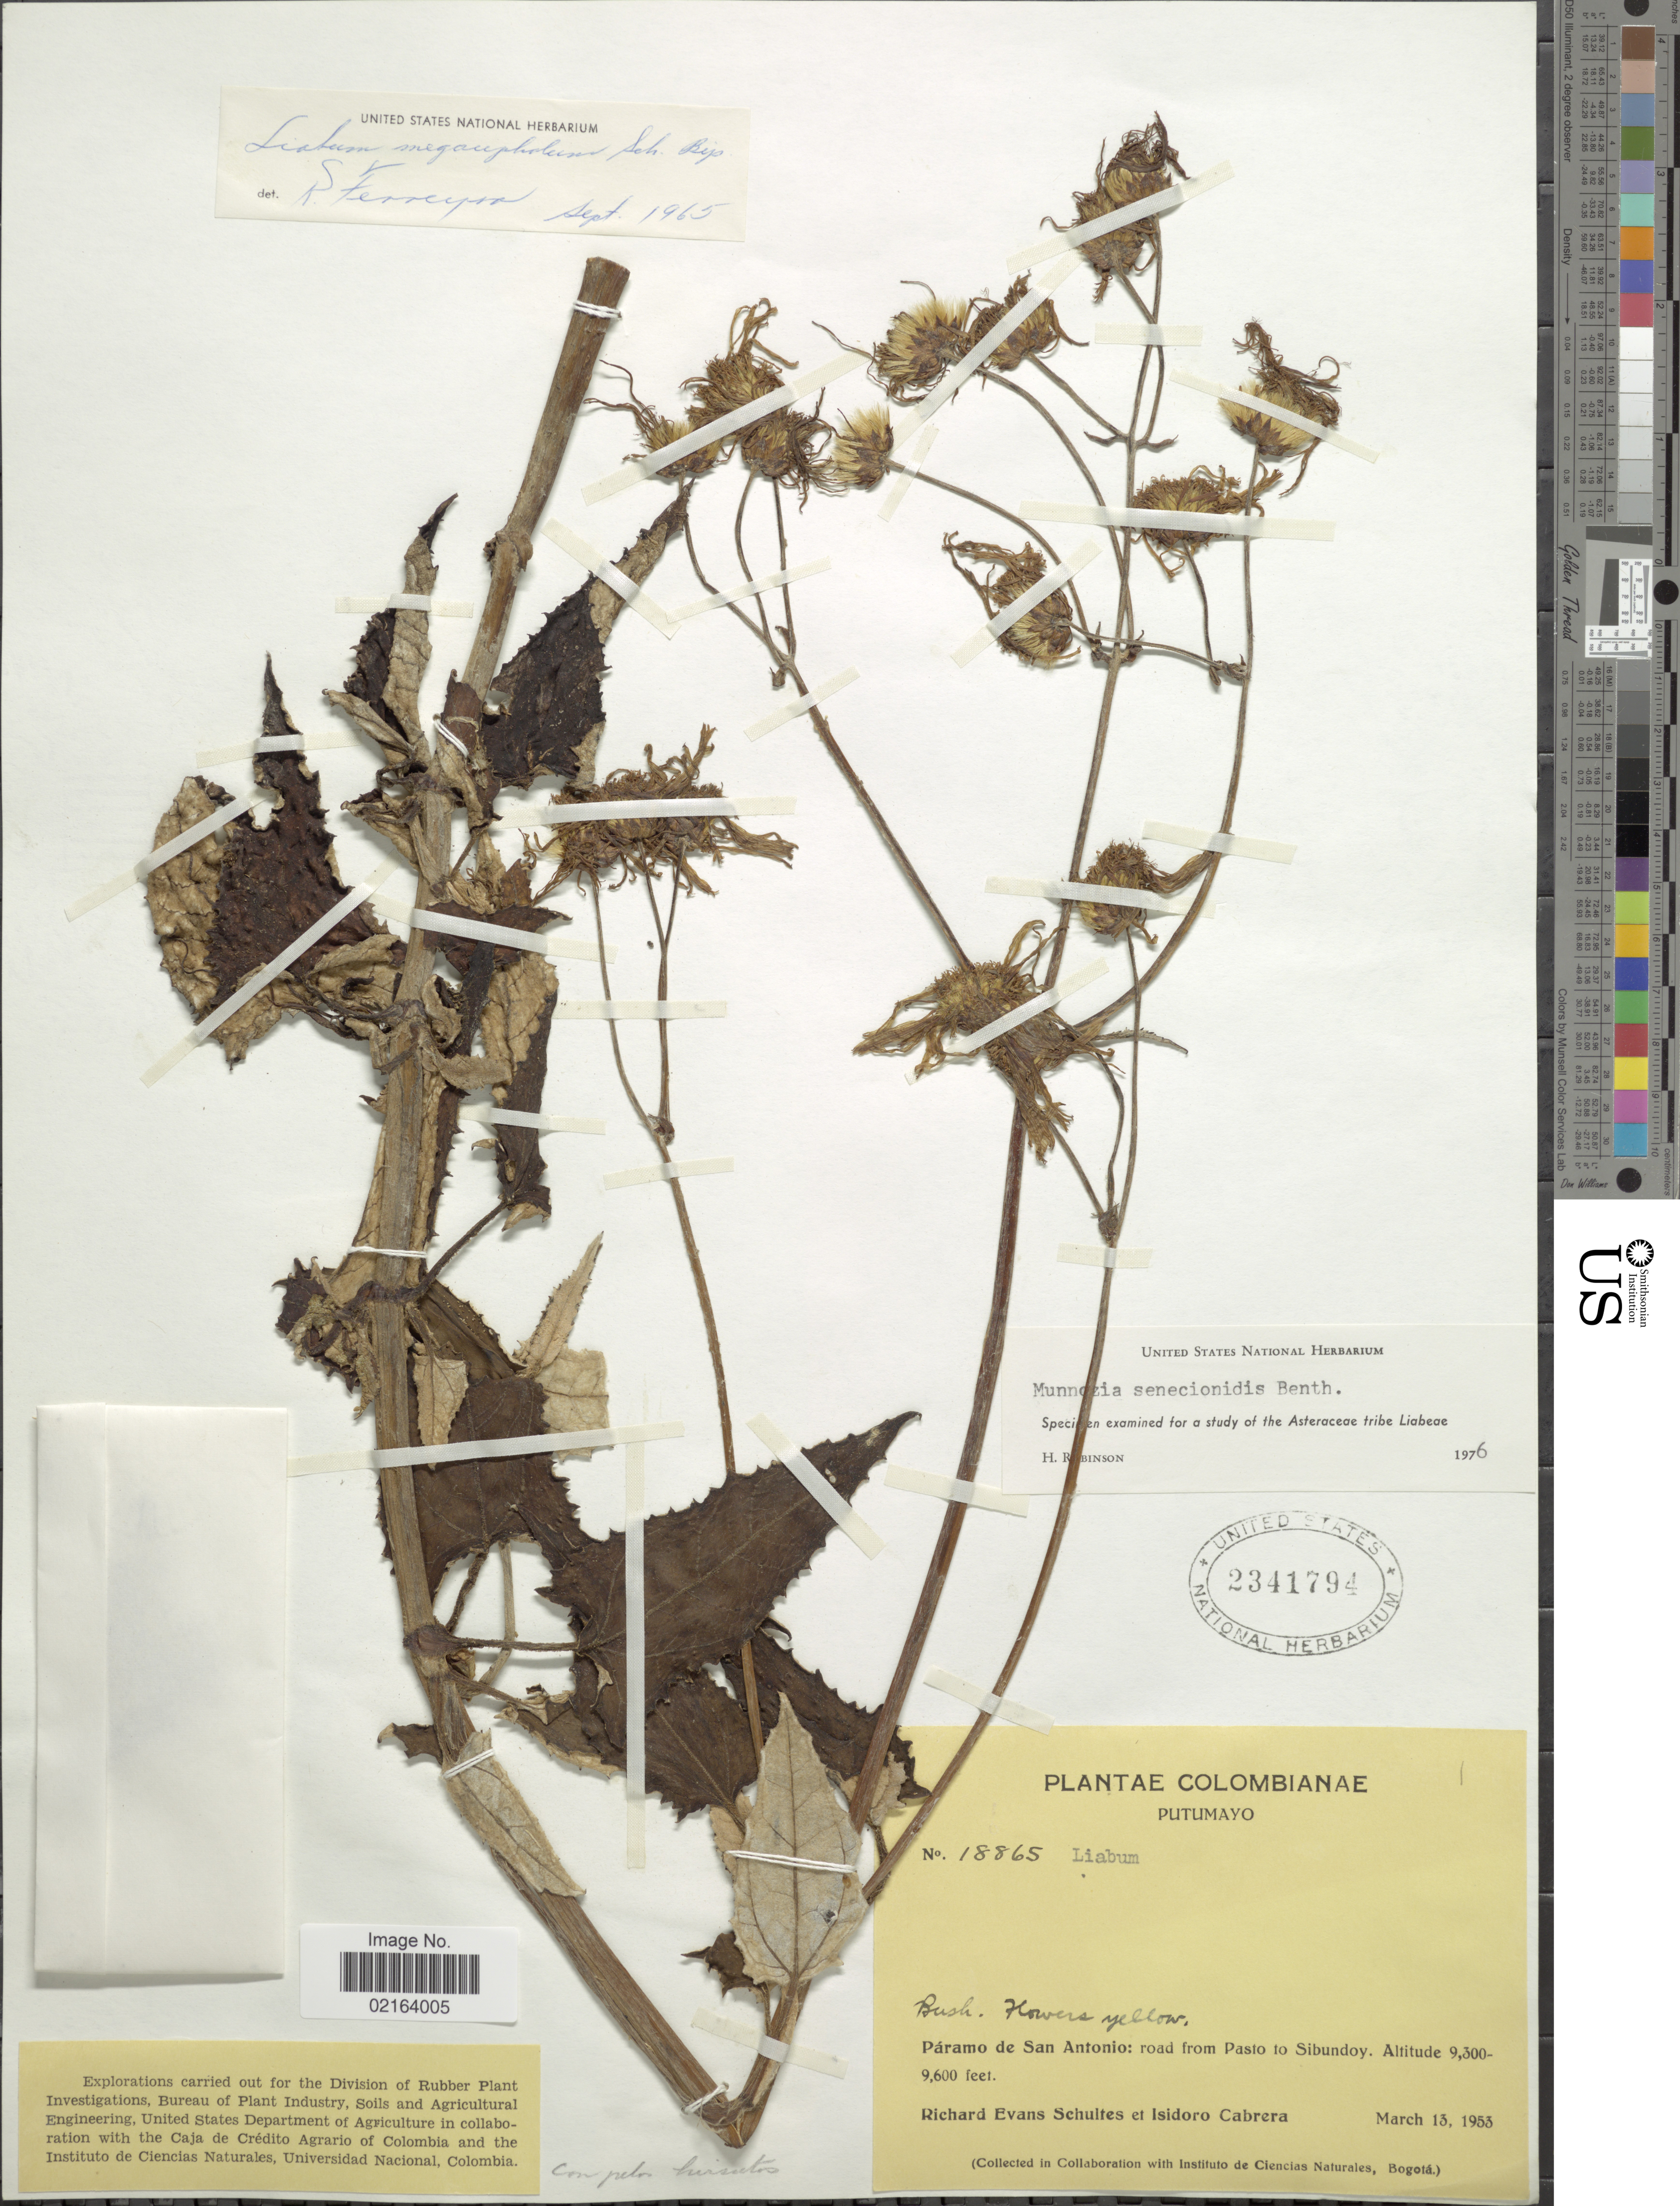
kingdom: Plantae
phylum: Tracheophyta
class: Magnoliopsida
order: Asterales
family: Asteraceae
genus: Munnozia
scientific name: Munnozia senecionidis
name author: Benth.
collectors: R. E. Schultes & I. Cabrera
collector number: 18865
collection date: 1953-03-13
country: Colombia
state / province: Putumayo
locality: Paramo de San Antonio: road from Pasto to Sibundoy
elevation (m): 2835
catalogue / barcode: US 2341794